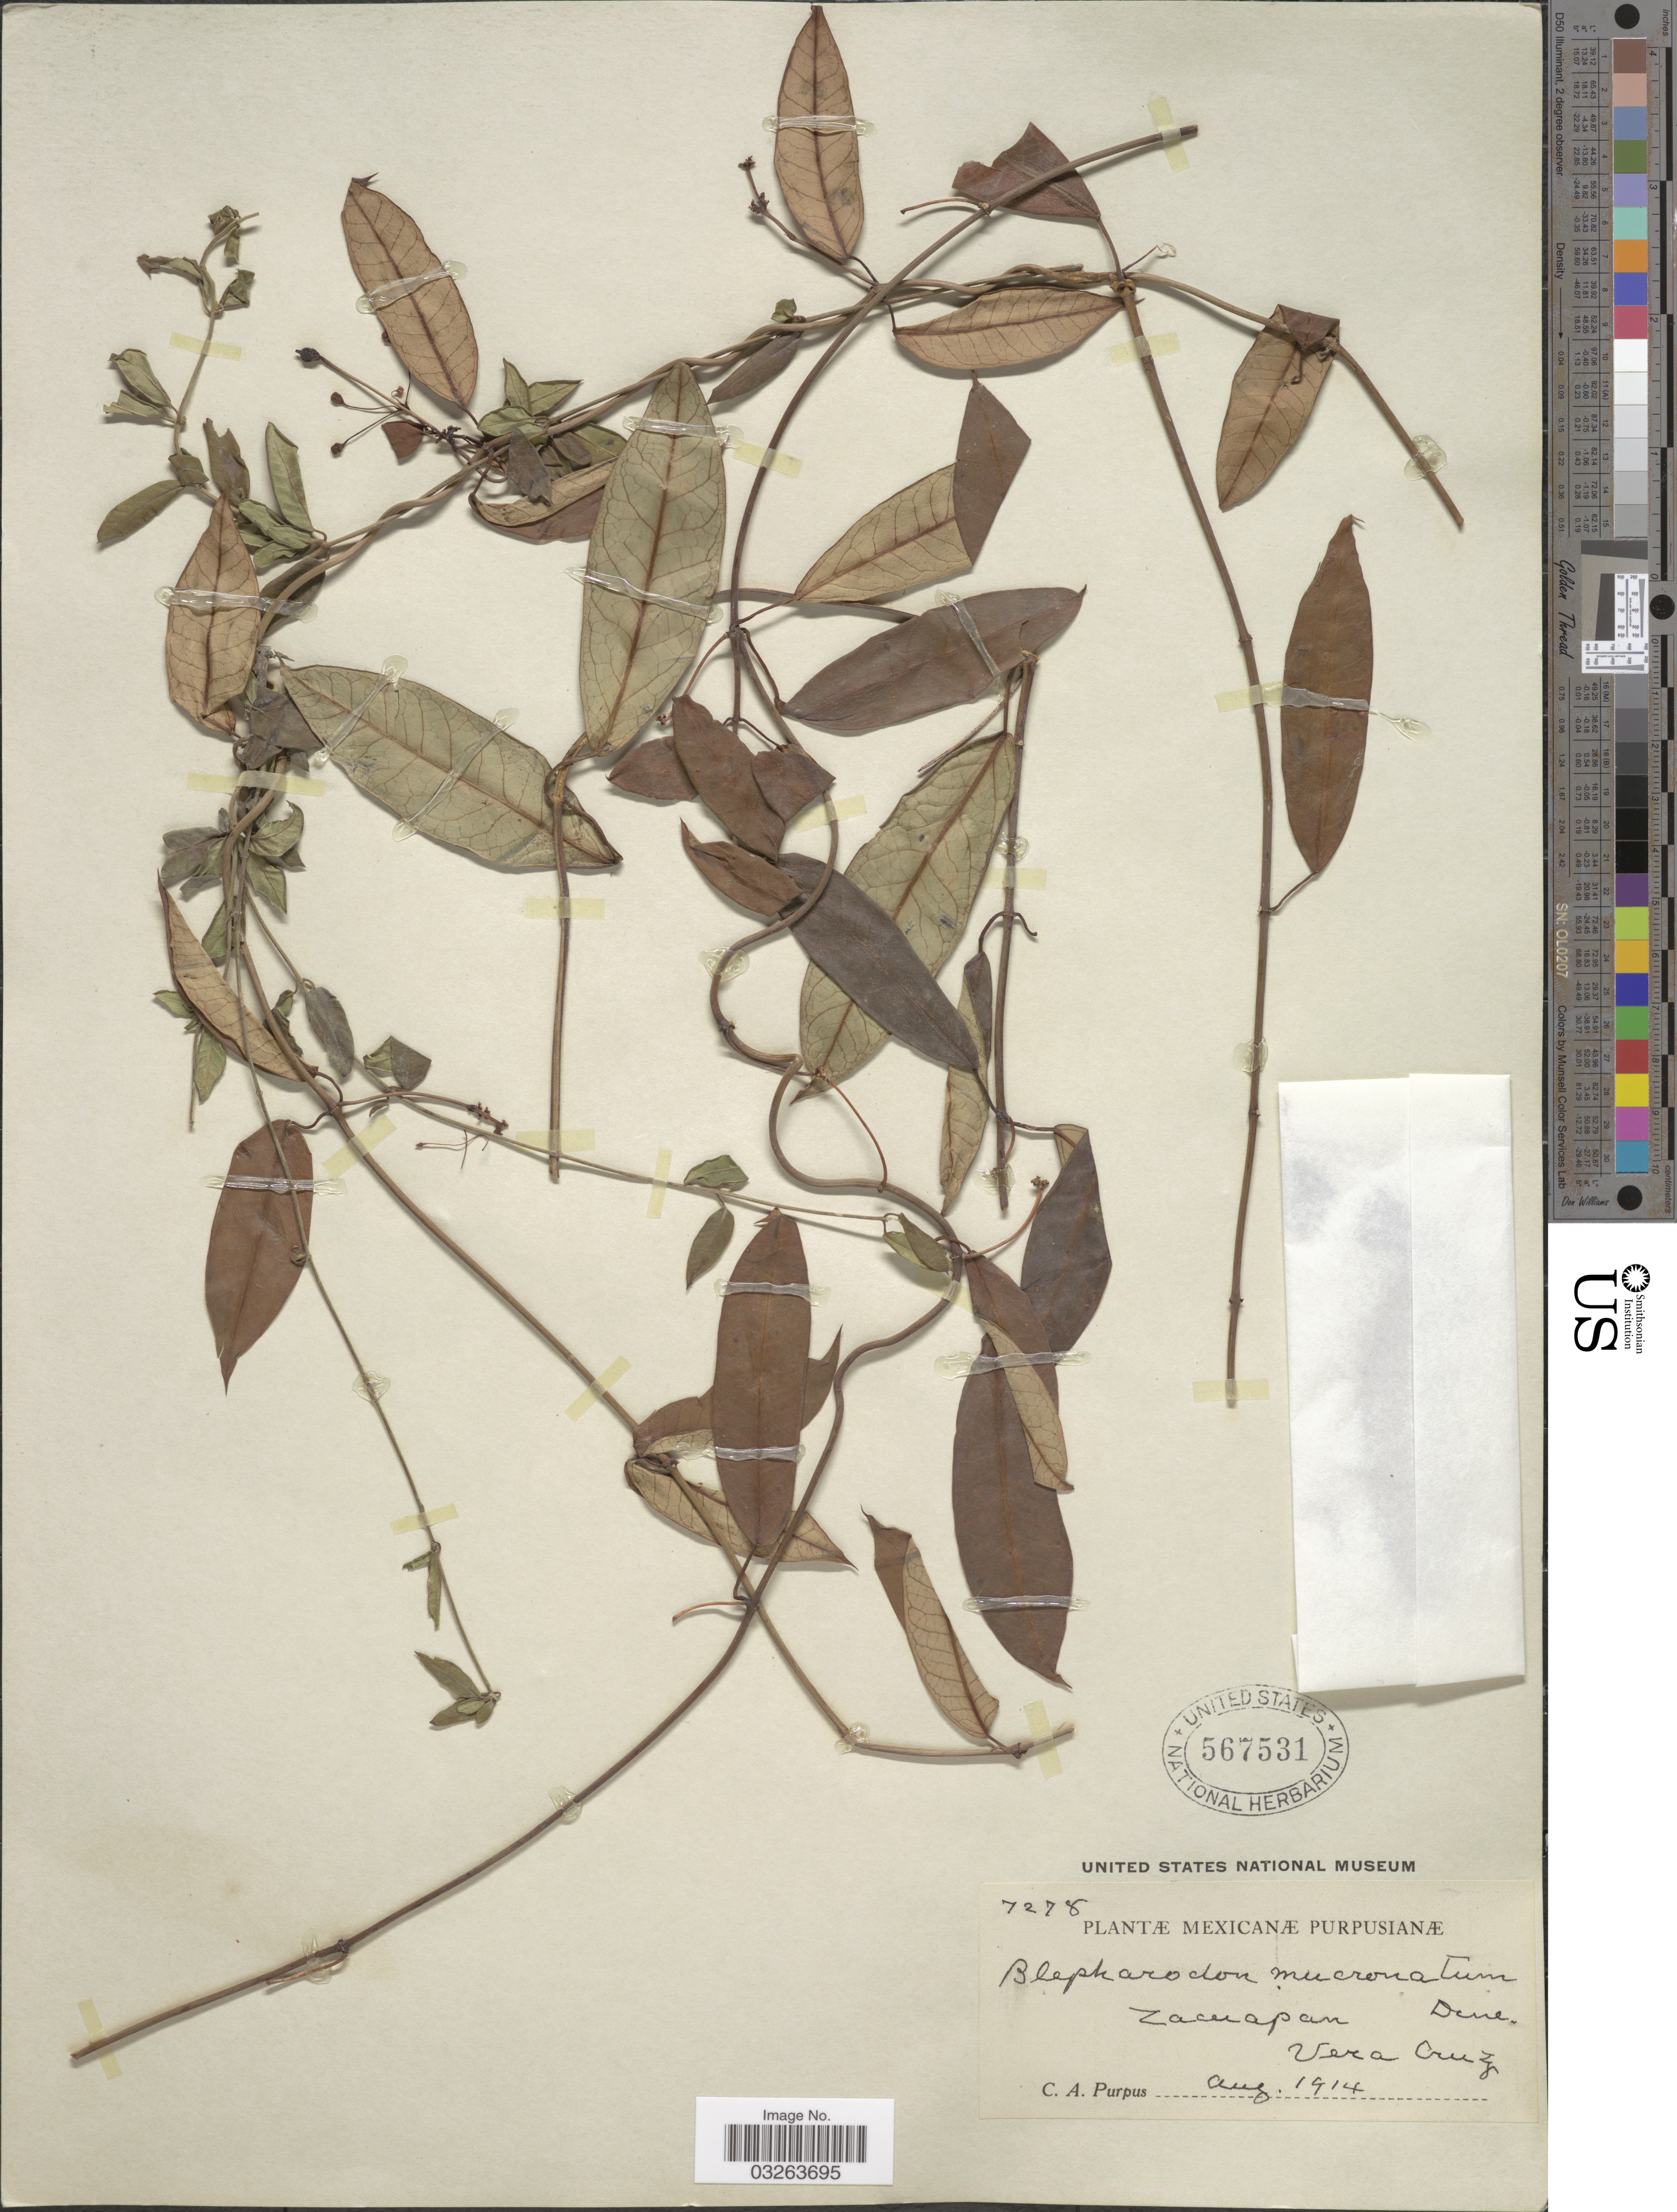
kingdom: Plantae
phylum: Tracheophyta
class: Magnoliopsida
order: Gentianales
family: Apocynaceae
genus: Blepharodon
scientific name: Blepharodon mucronatum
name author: (Schltdl.) Decne.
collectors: C. A. Purpus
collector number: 7278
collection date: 1914-08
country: Mexico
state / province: Veracruz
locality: Zacuapan.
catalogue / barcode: US 567531